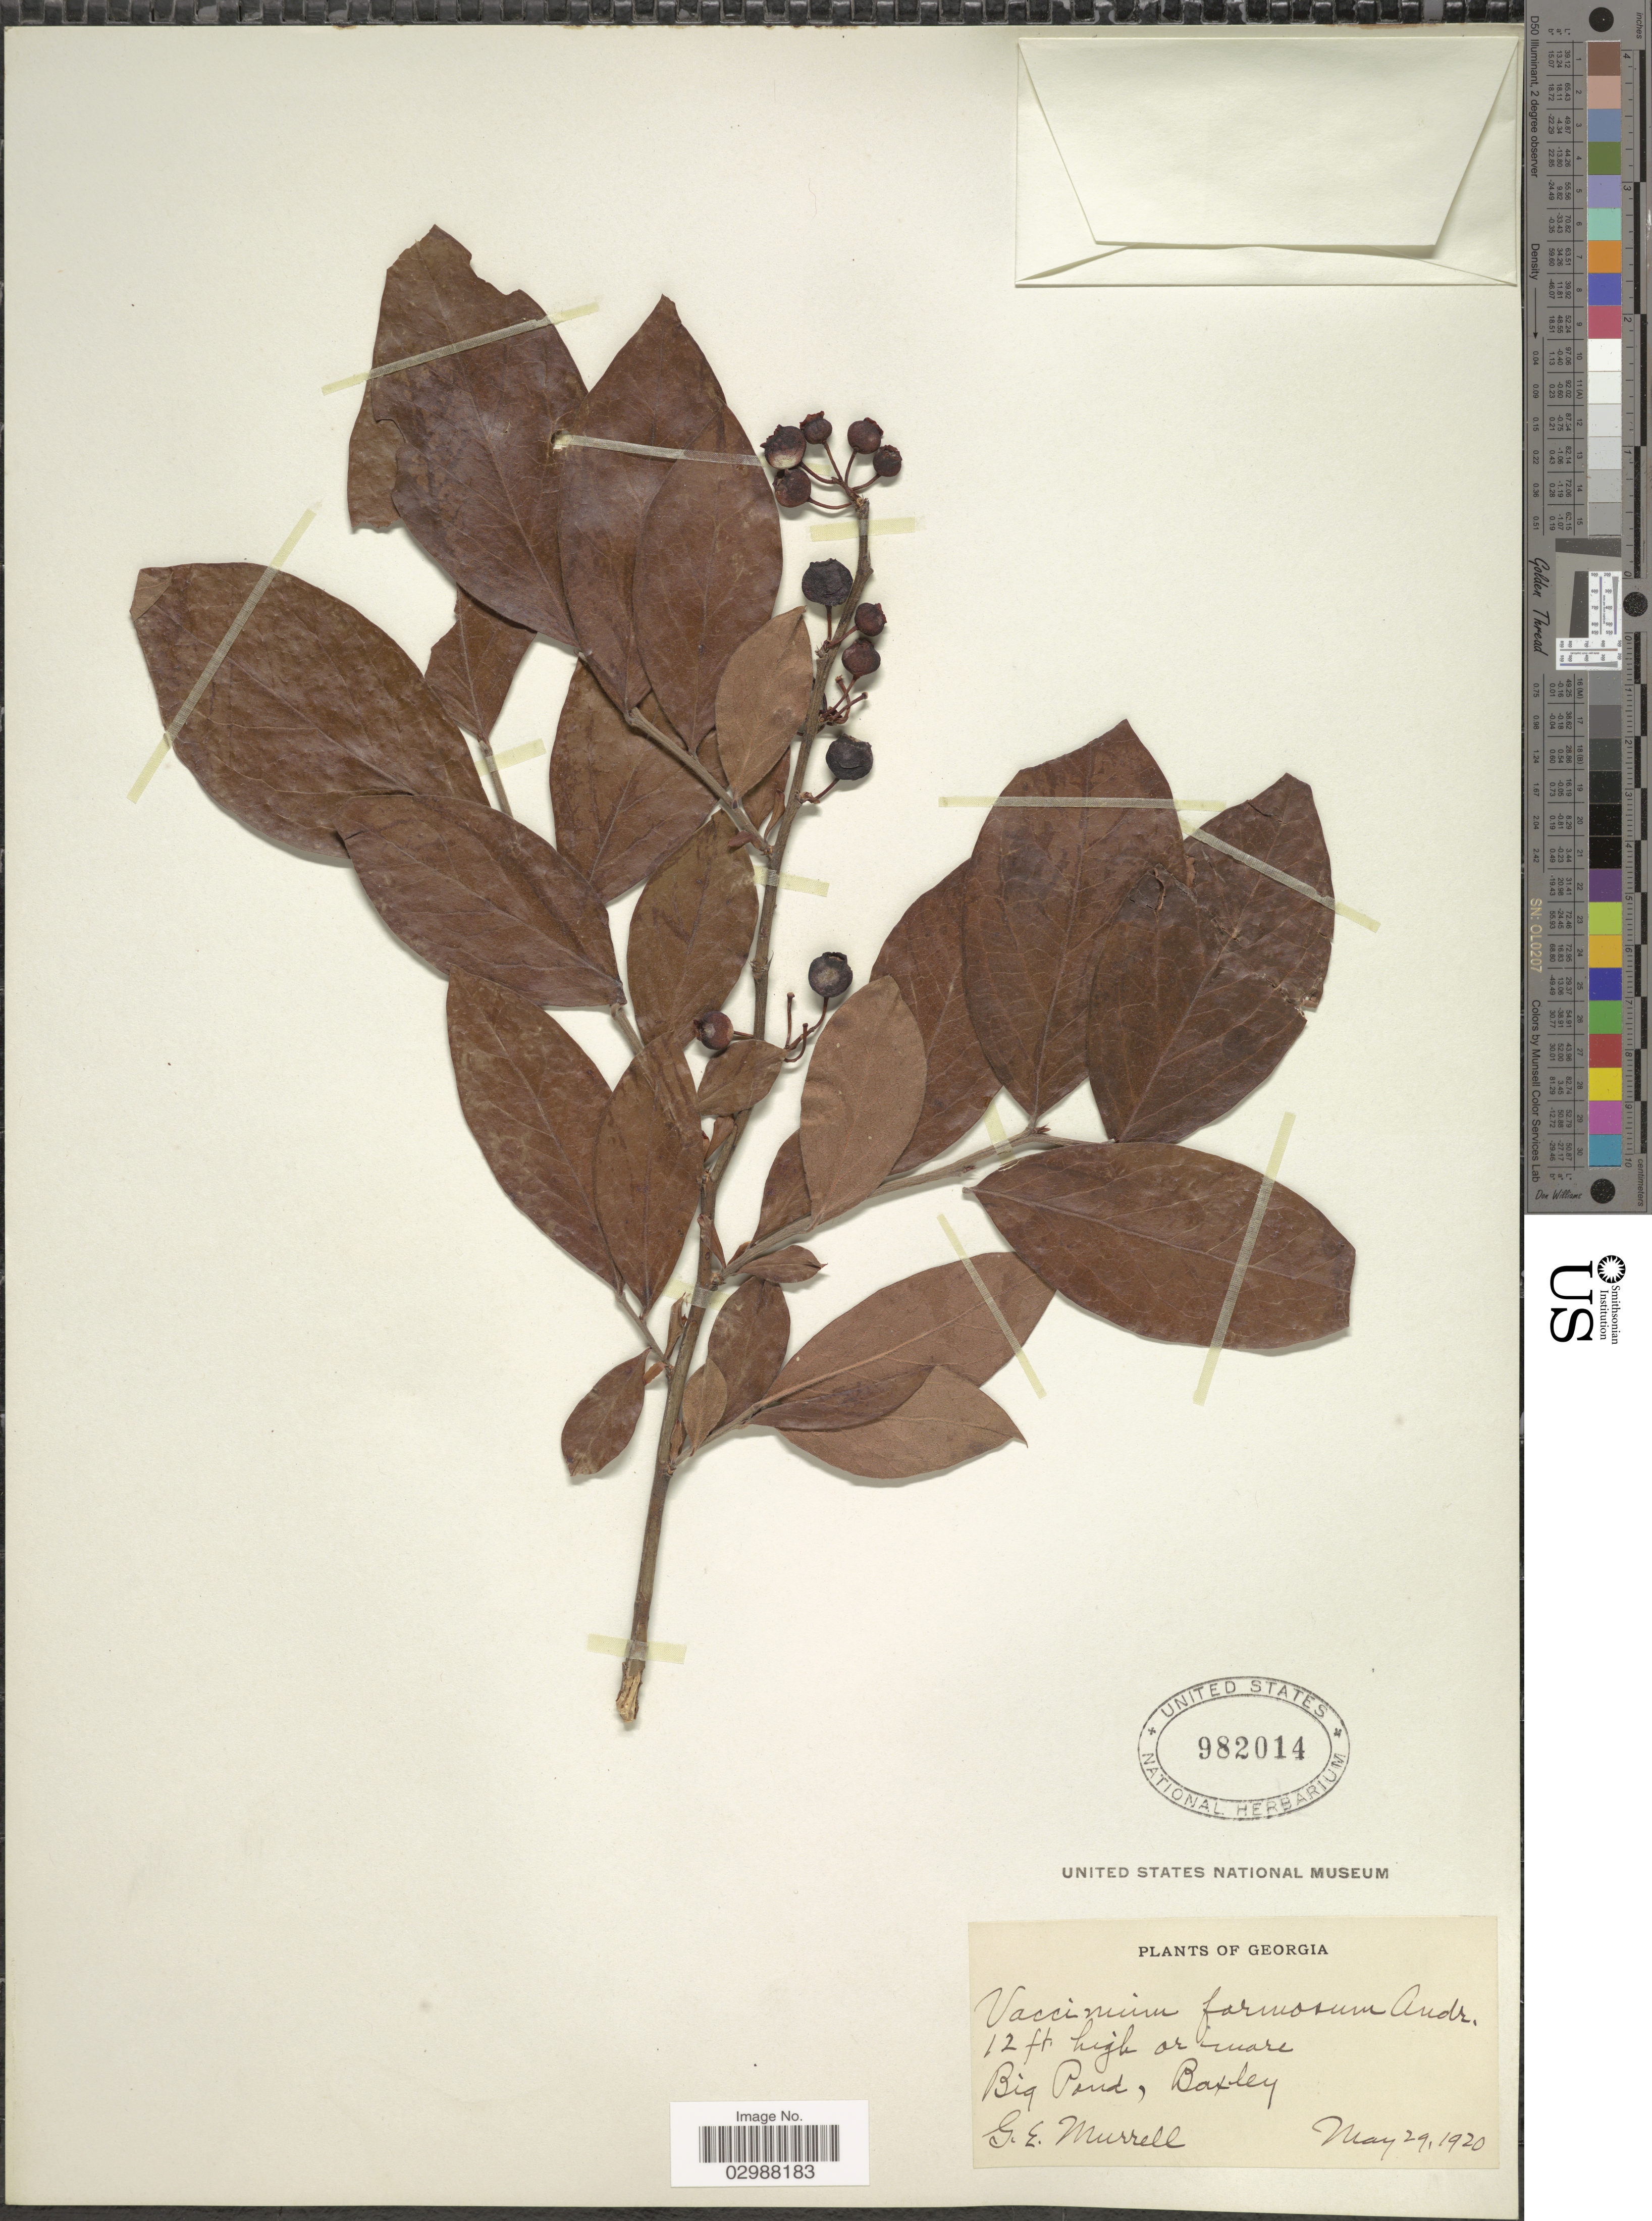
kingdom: Plantae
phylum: Tracheophyta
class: Magnoliopsida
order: Ericales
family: Ericaceae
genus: Vaccinium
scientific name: Vaccinium formosum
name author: Andrews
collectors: G. Murrell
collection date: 1920-05-29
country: United States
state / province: Georgia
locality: Big Pond, Baxley.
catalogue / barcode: US 982014